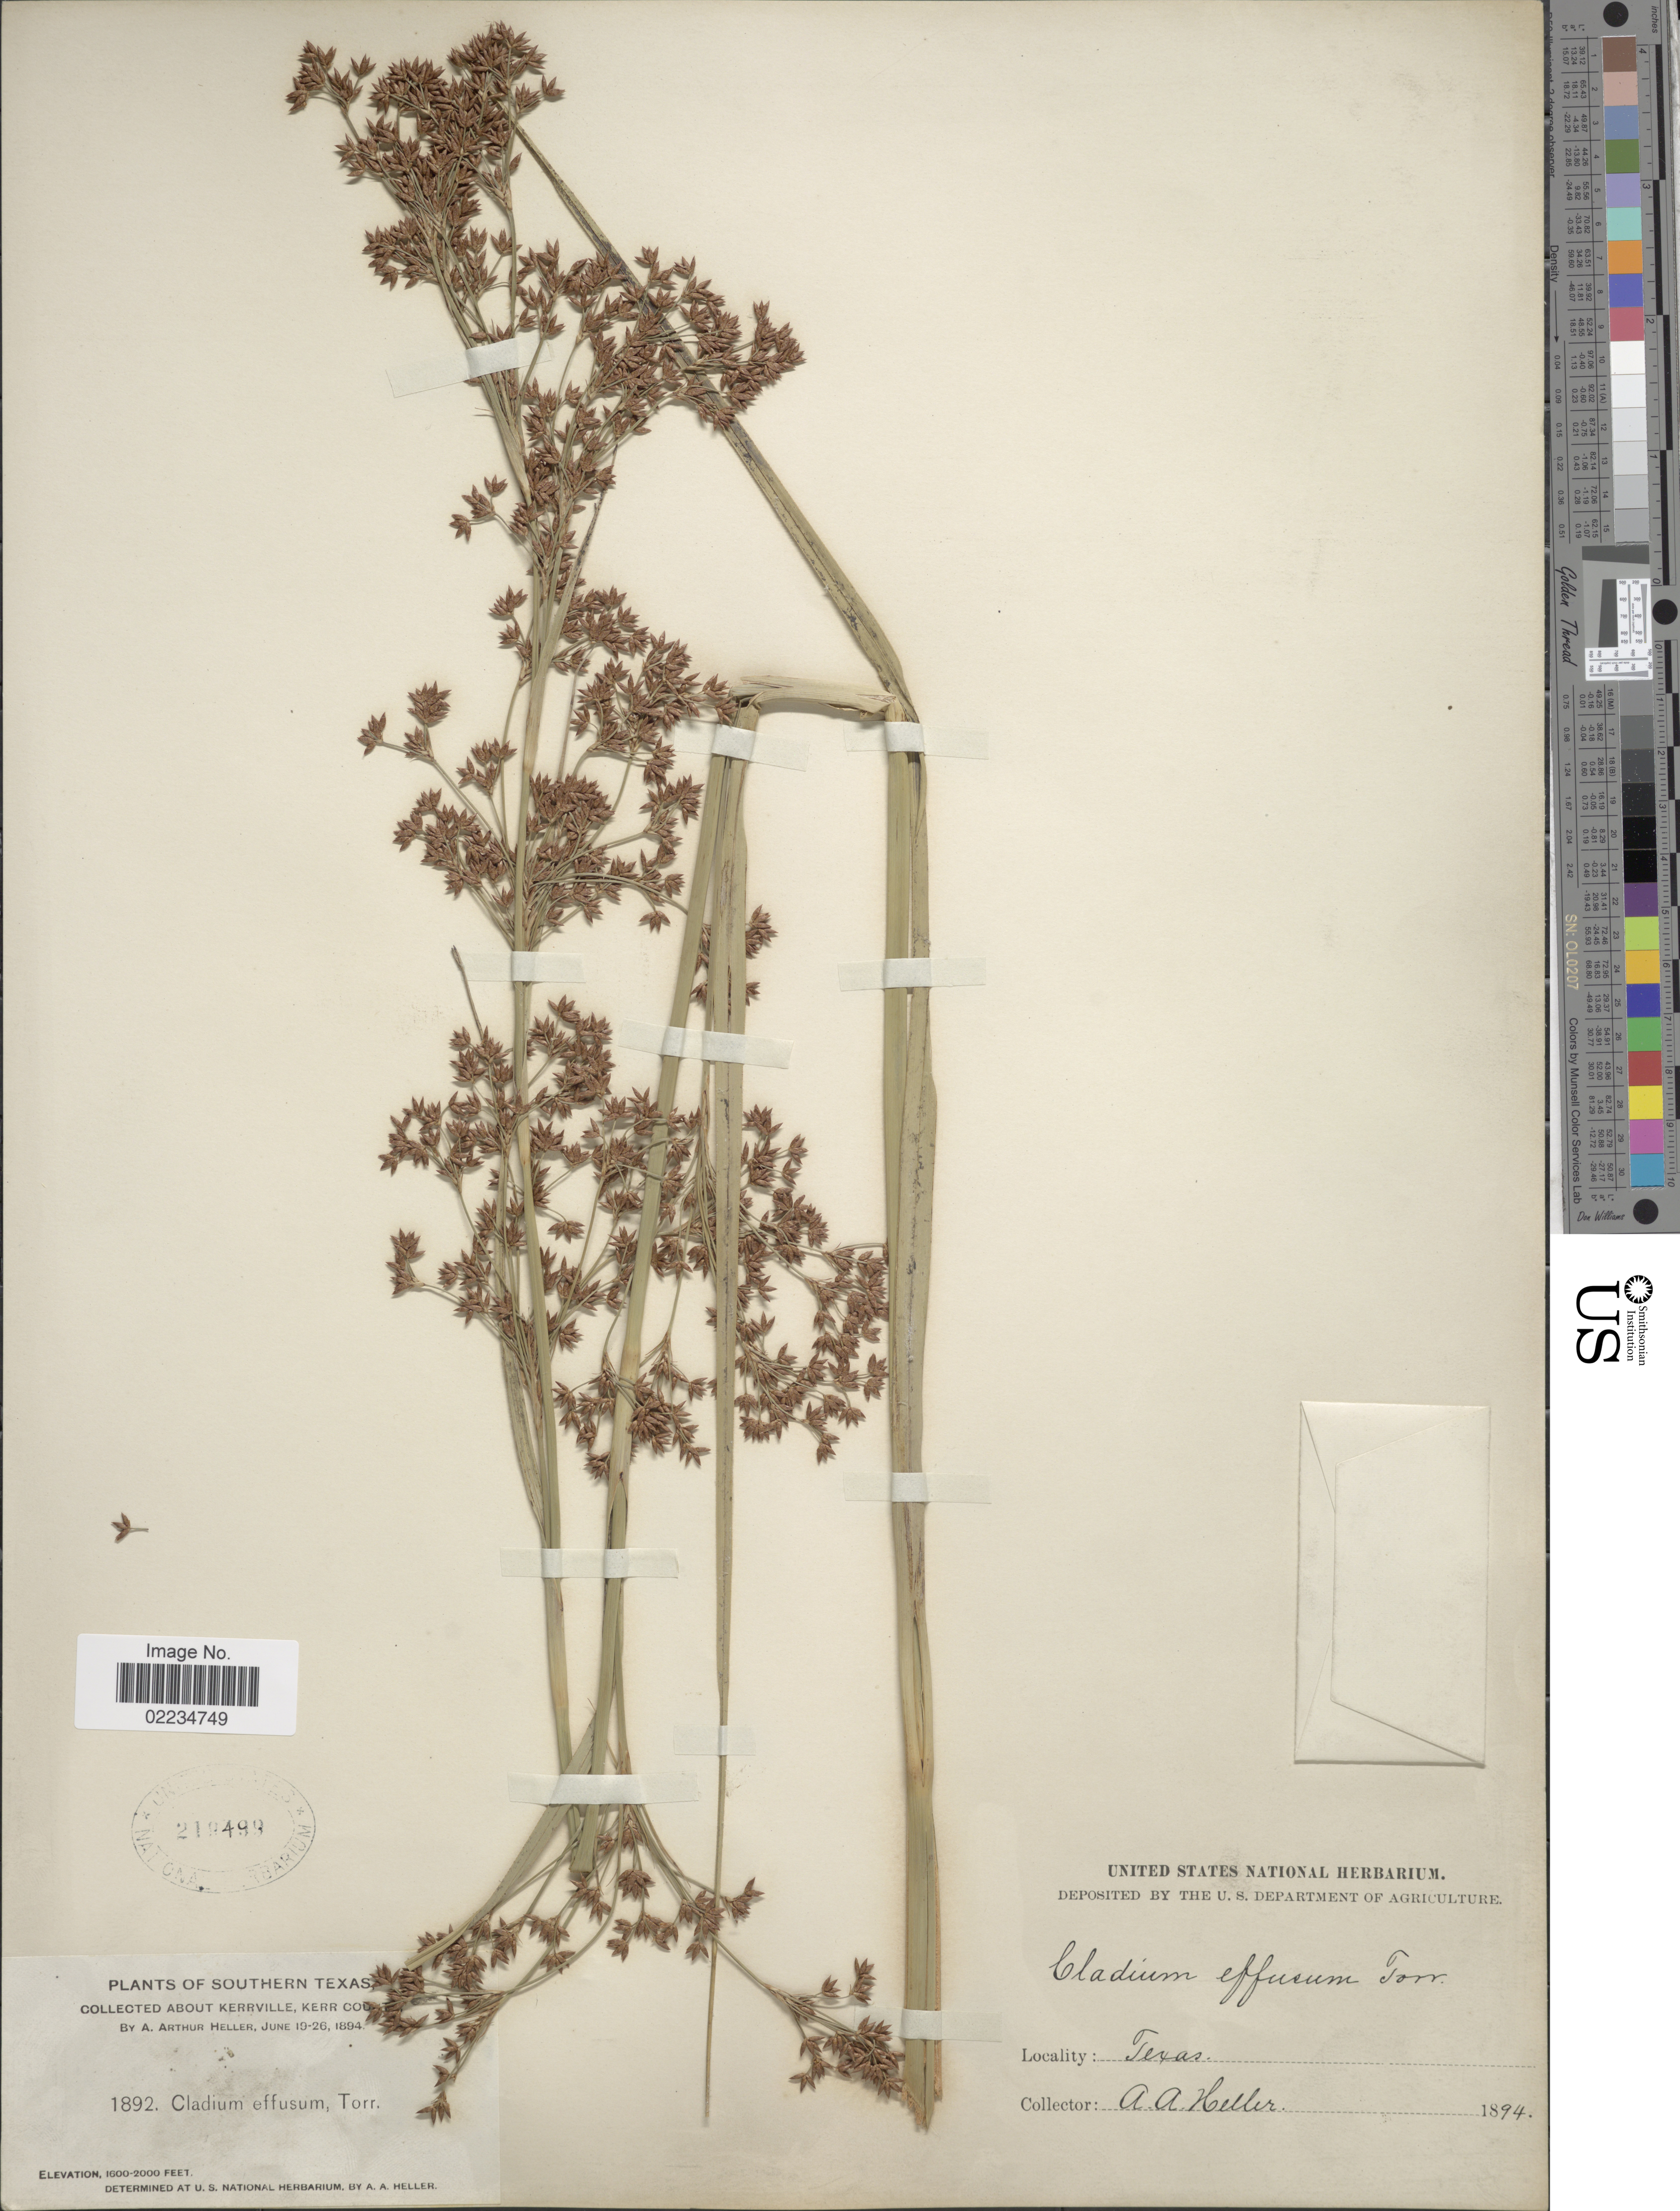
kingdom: Plantae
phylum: Tracheophyta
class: Liliopsida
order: Poales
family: Cyperaceae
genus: Cladium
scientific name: Cladium jamaicense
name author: Crantz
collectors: A. A. Heller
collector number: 1892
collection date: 1894-06-19/1894-06-26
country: United States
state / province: Texas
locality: Southern Texas, About Kerrville, Kerr County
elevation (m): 488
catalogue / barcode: US 219499